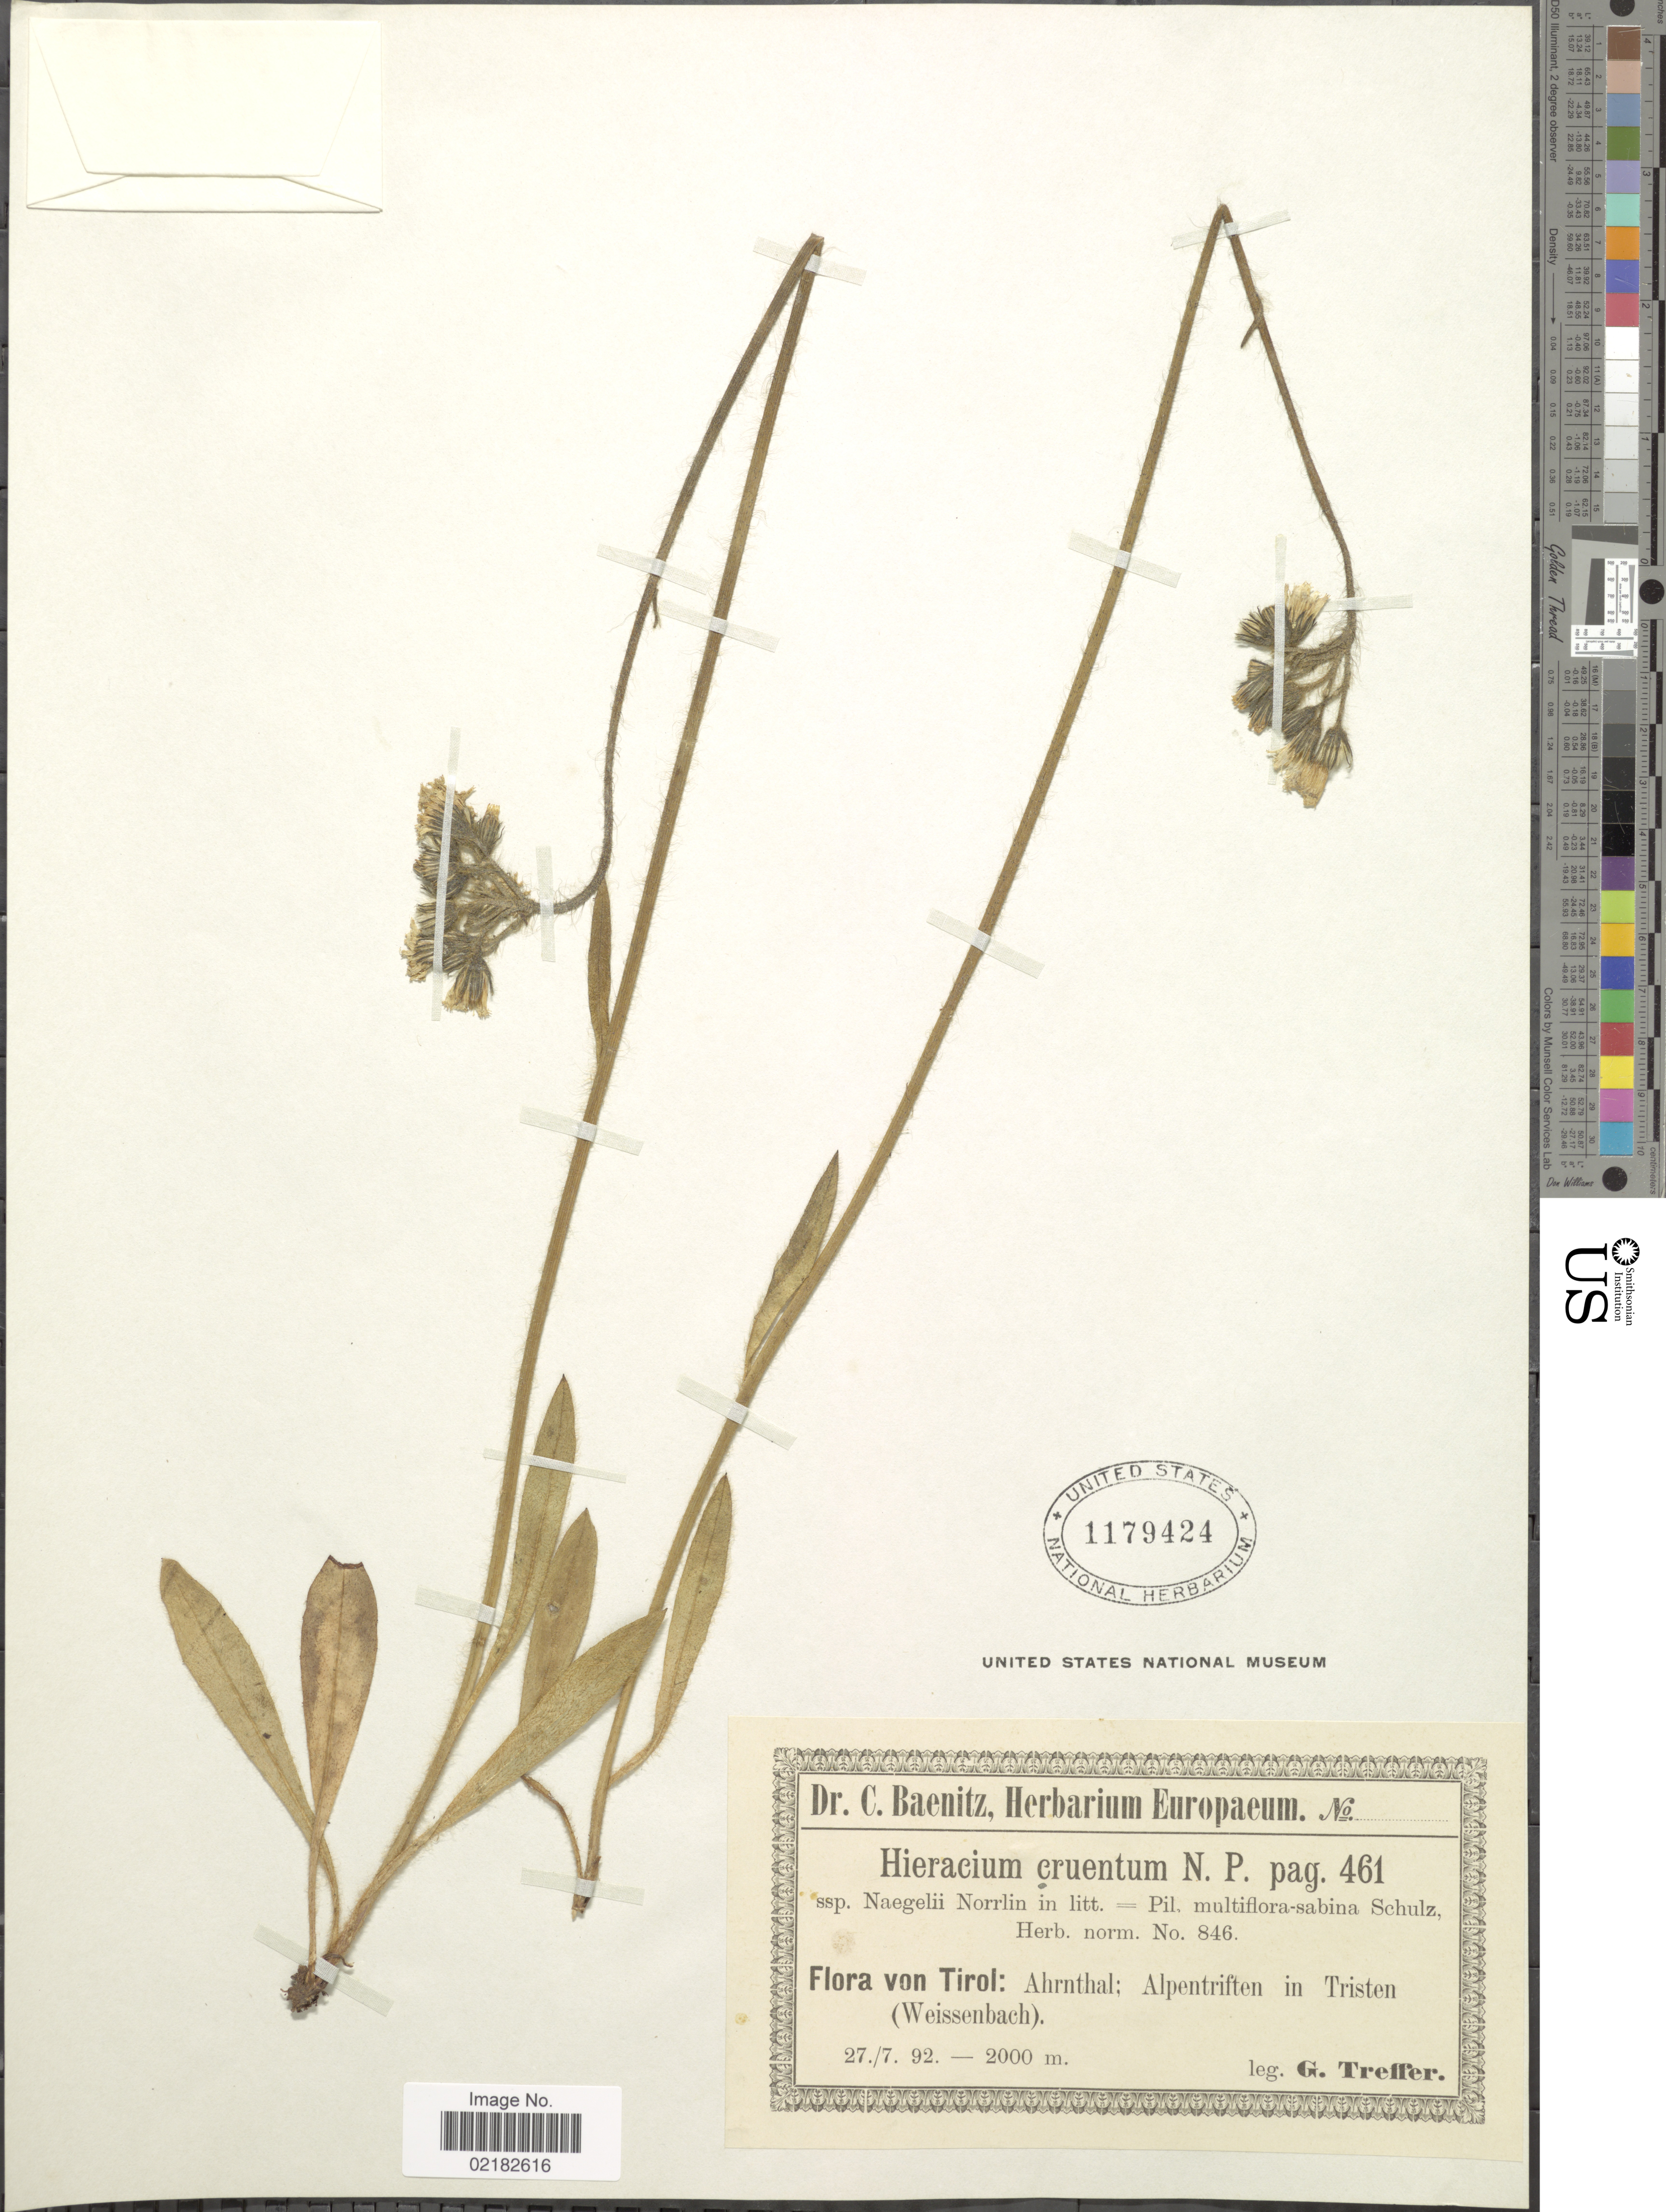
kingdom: Plantae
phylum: Tracheophyta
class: Magnoliopsida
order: Asterales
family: Asteraceae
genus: Hieracium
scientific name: Hieracium maculatum subsp. cruentum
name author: (Jord.) Zahn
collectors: G. Treffer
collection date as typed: Transcribed d/m/y: 27/7/92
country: Austria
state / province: Tirol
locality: Ahrnthal, Alpentriften in Tristen (Weissenbach)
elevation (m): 2000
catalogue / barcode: US 1179424